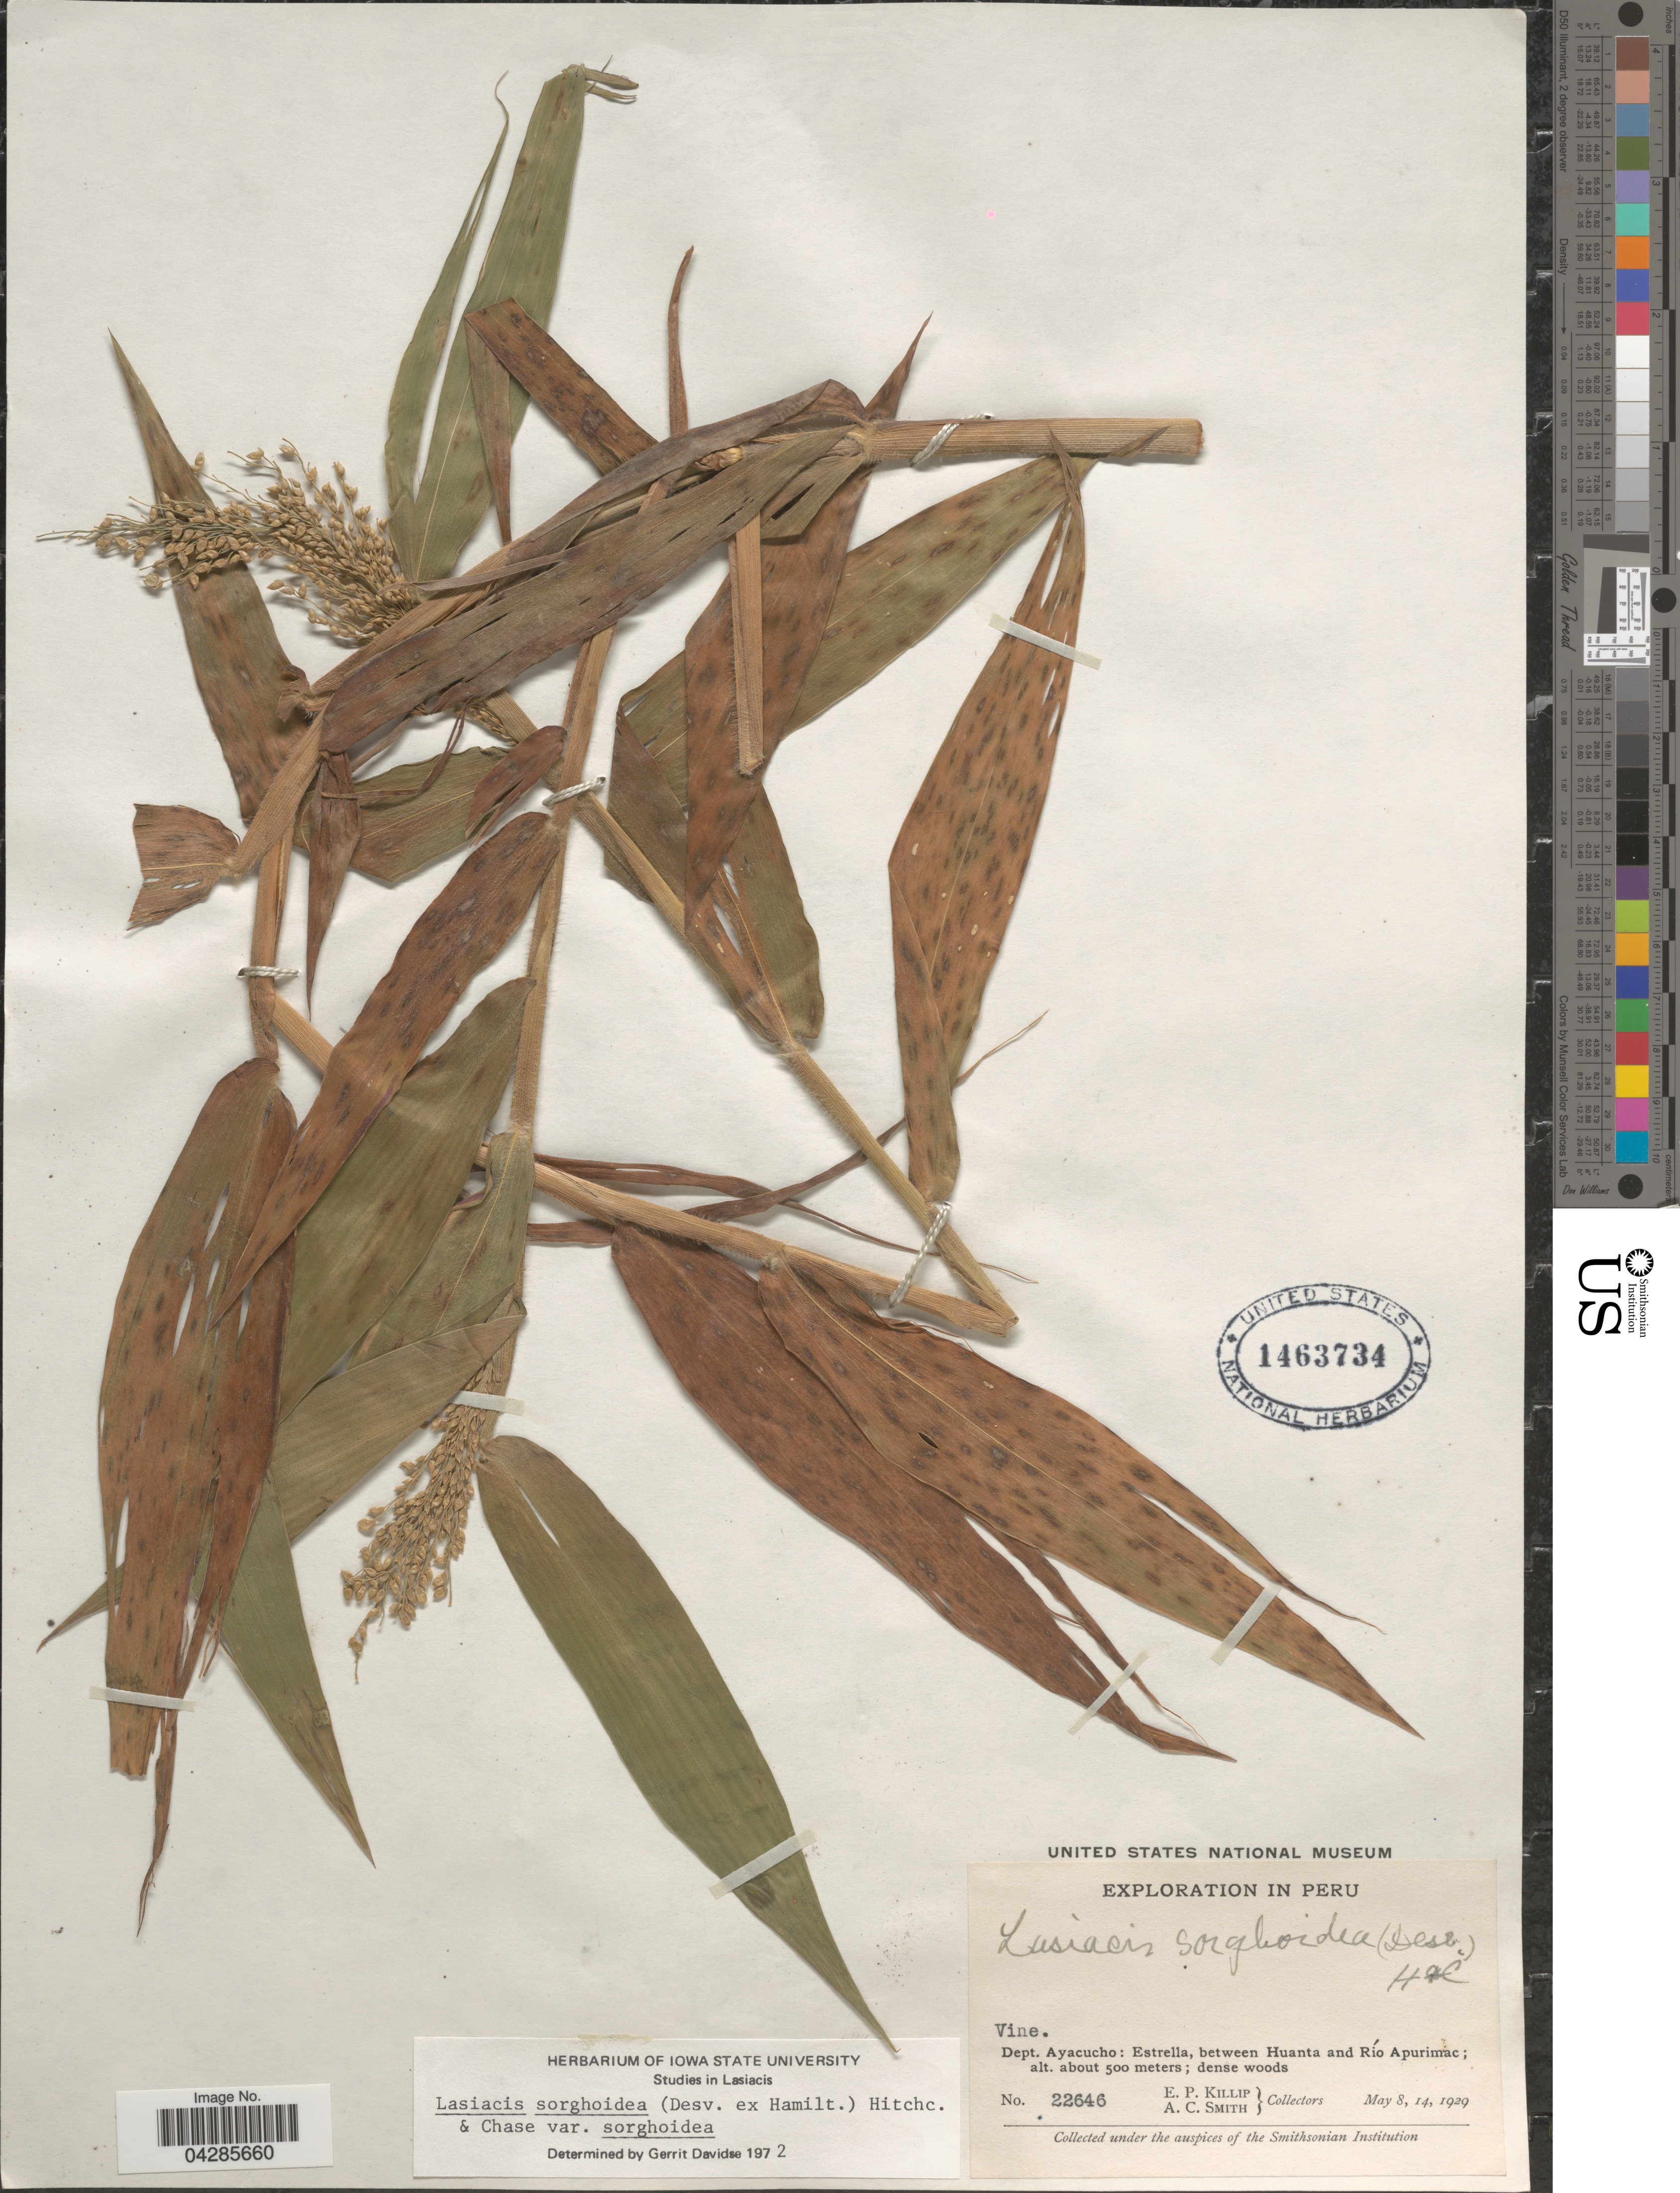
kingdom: Plantae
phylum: Tracheophyta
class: Liliopsida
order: Poales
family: Poaceae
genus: Lasiacis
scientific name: Lasiacis sorghoidea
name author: (Desv. ex Ham.) Hitchc. & Chase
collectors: E. P. Killip & A. C. Smith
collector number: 22646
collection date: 1929-05-08/1929-05-14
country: Peru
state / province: Ayacucho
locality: Exploration in Peru. Dept. Ayacucho: Estrelia, between Huanta and Río Apurimac.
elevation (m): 500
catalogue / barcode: US 1463734